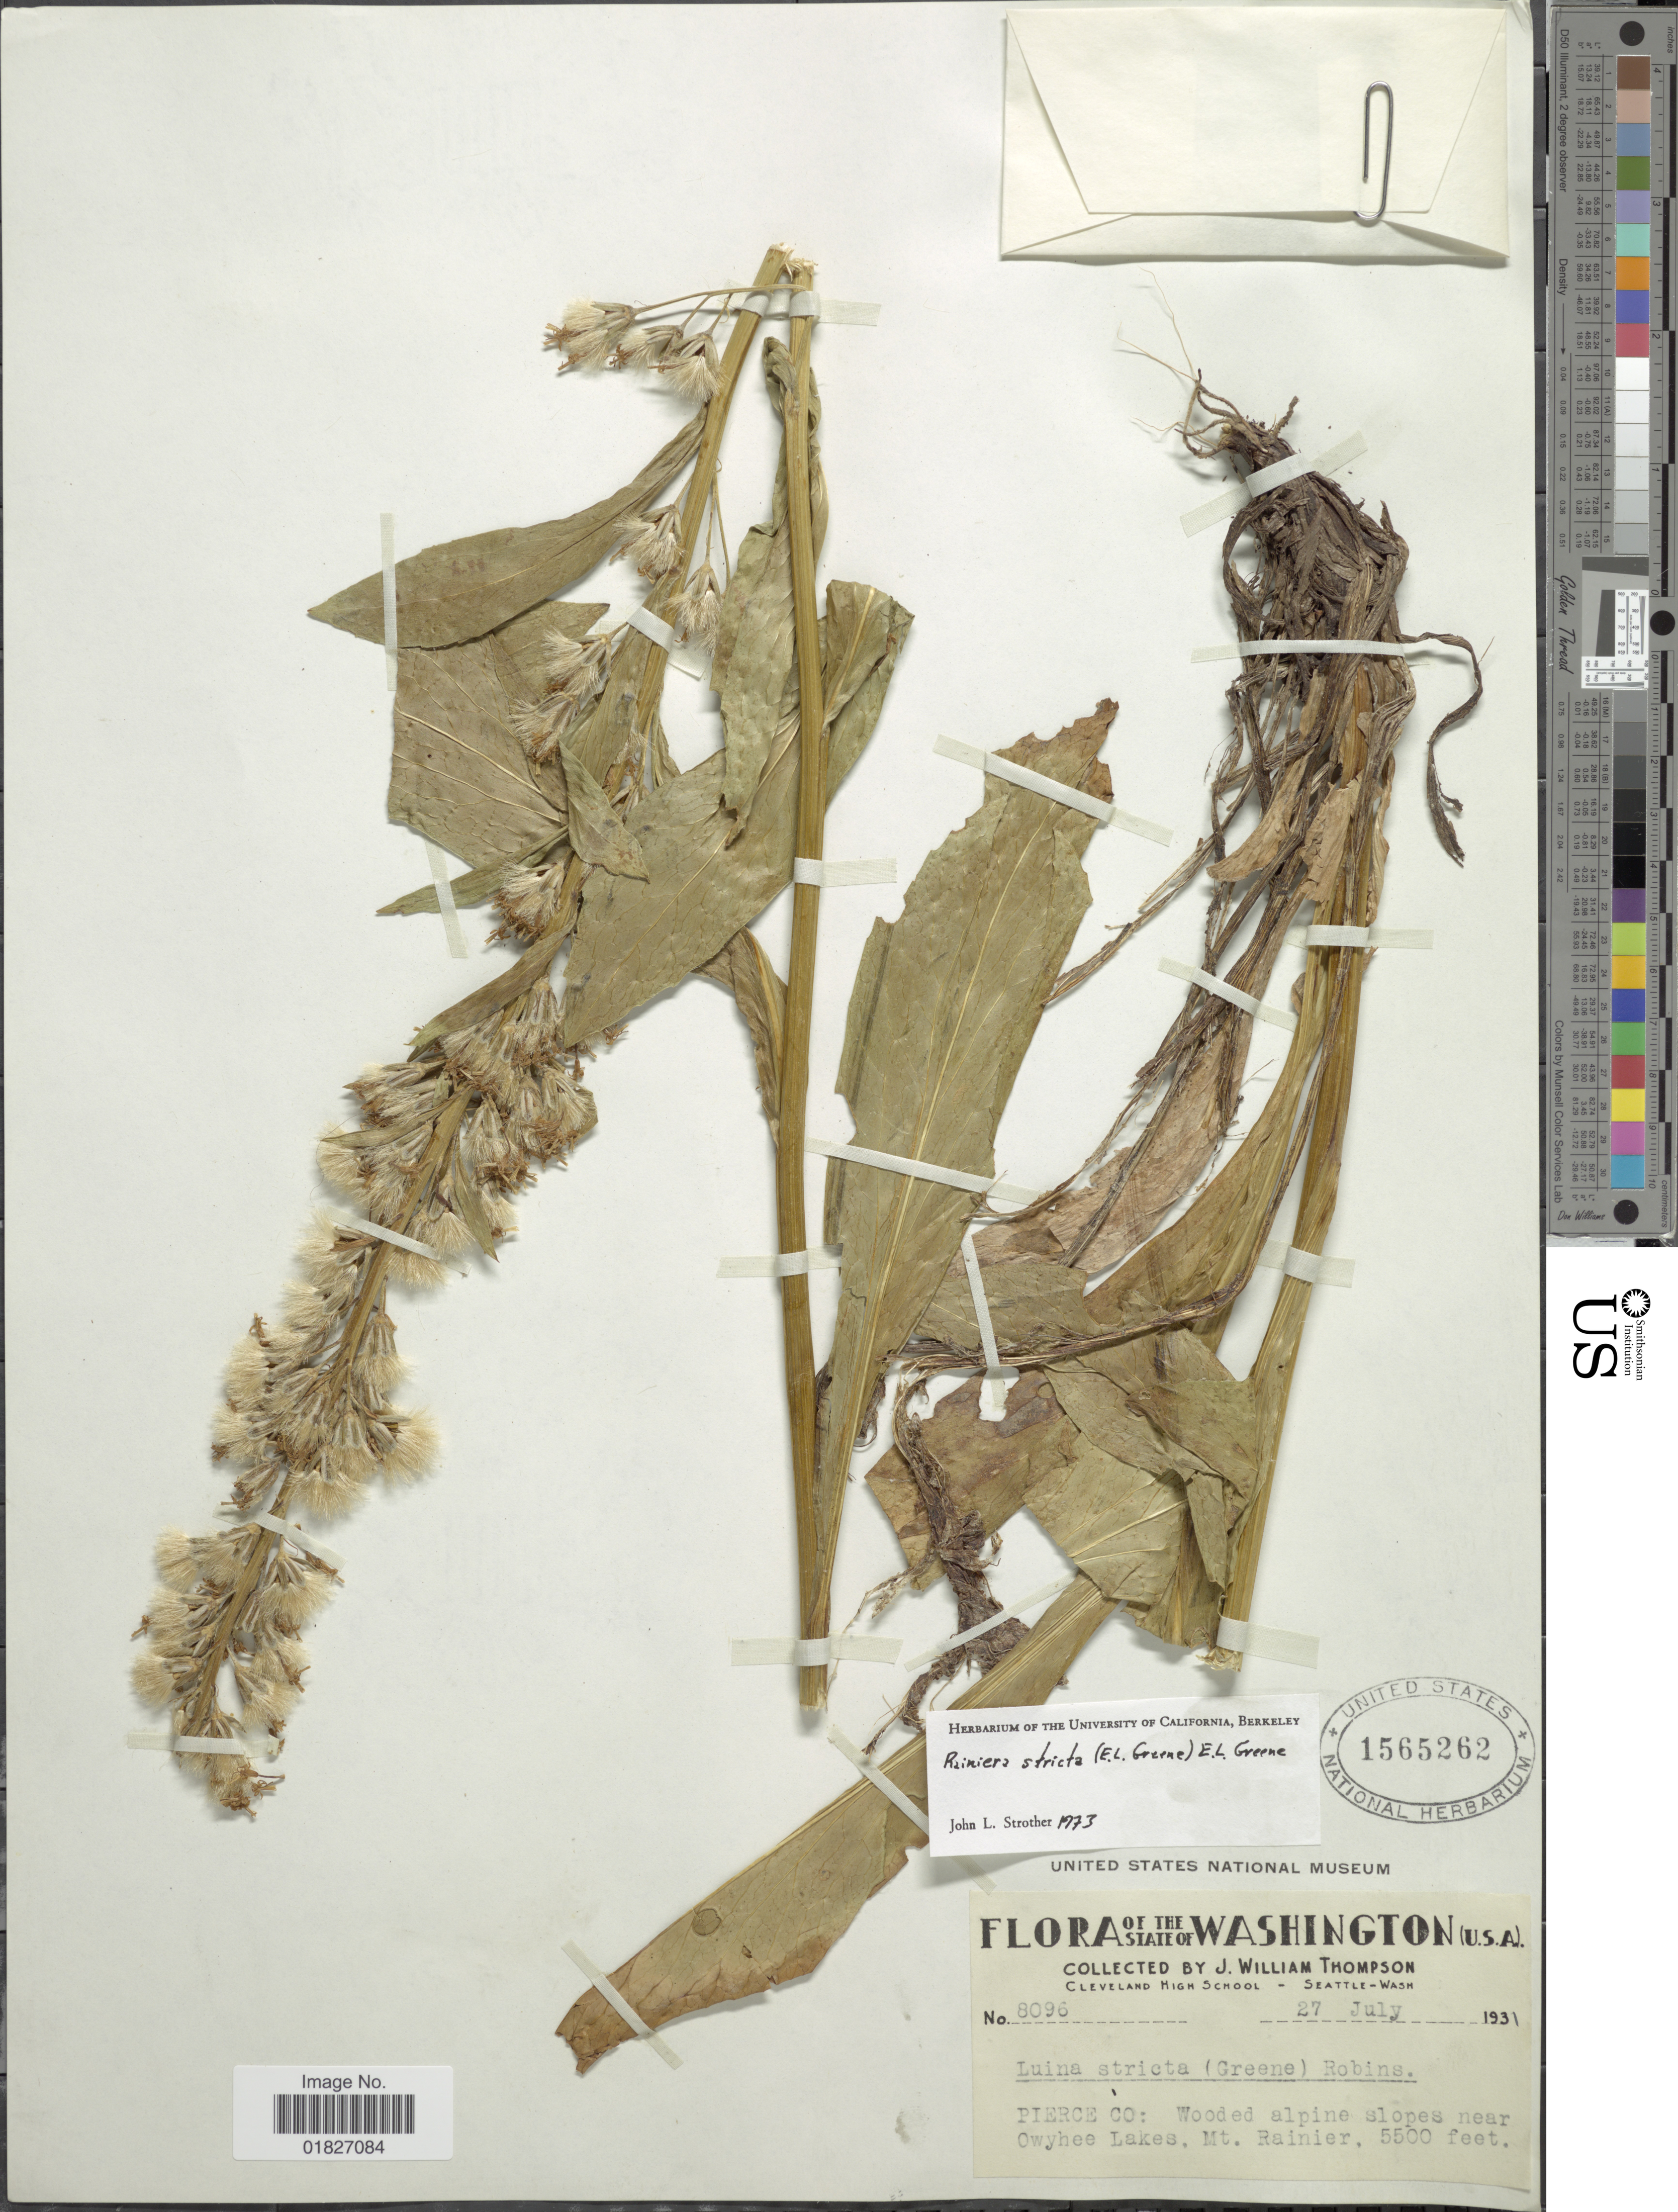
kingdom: Plantae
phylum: Tracheophyta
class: Magnoliopsida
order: Asterales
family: Asteraceae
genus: Prenanthes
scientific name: Prenanthes stricta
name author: Greene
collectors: J. W. Thompson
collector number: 8096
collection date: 1931-07-27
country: United States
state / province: Washington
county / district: Pierce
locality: Pierce Co, slopes near Owyhee Lakes, Mt. Rainier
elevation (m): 1676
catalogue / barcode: US 1565262